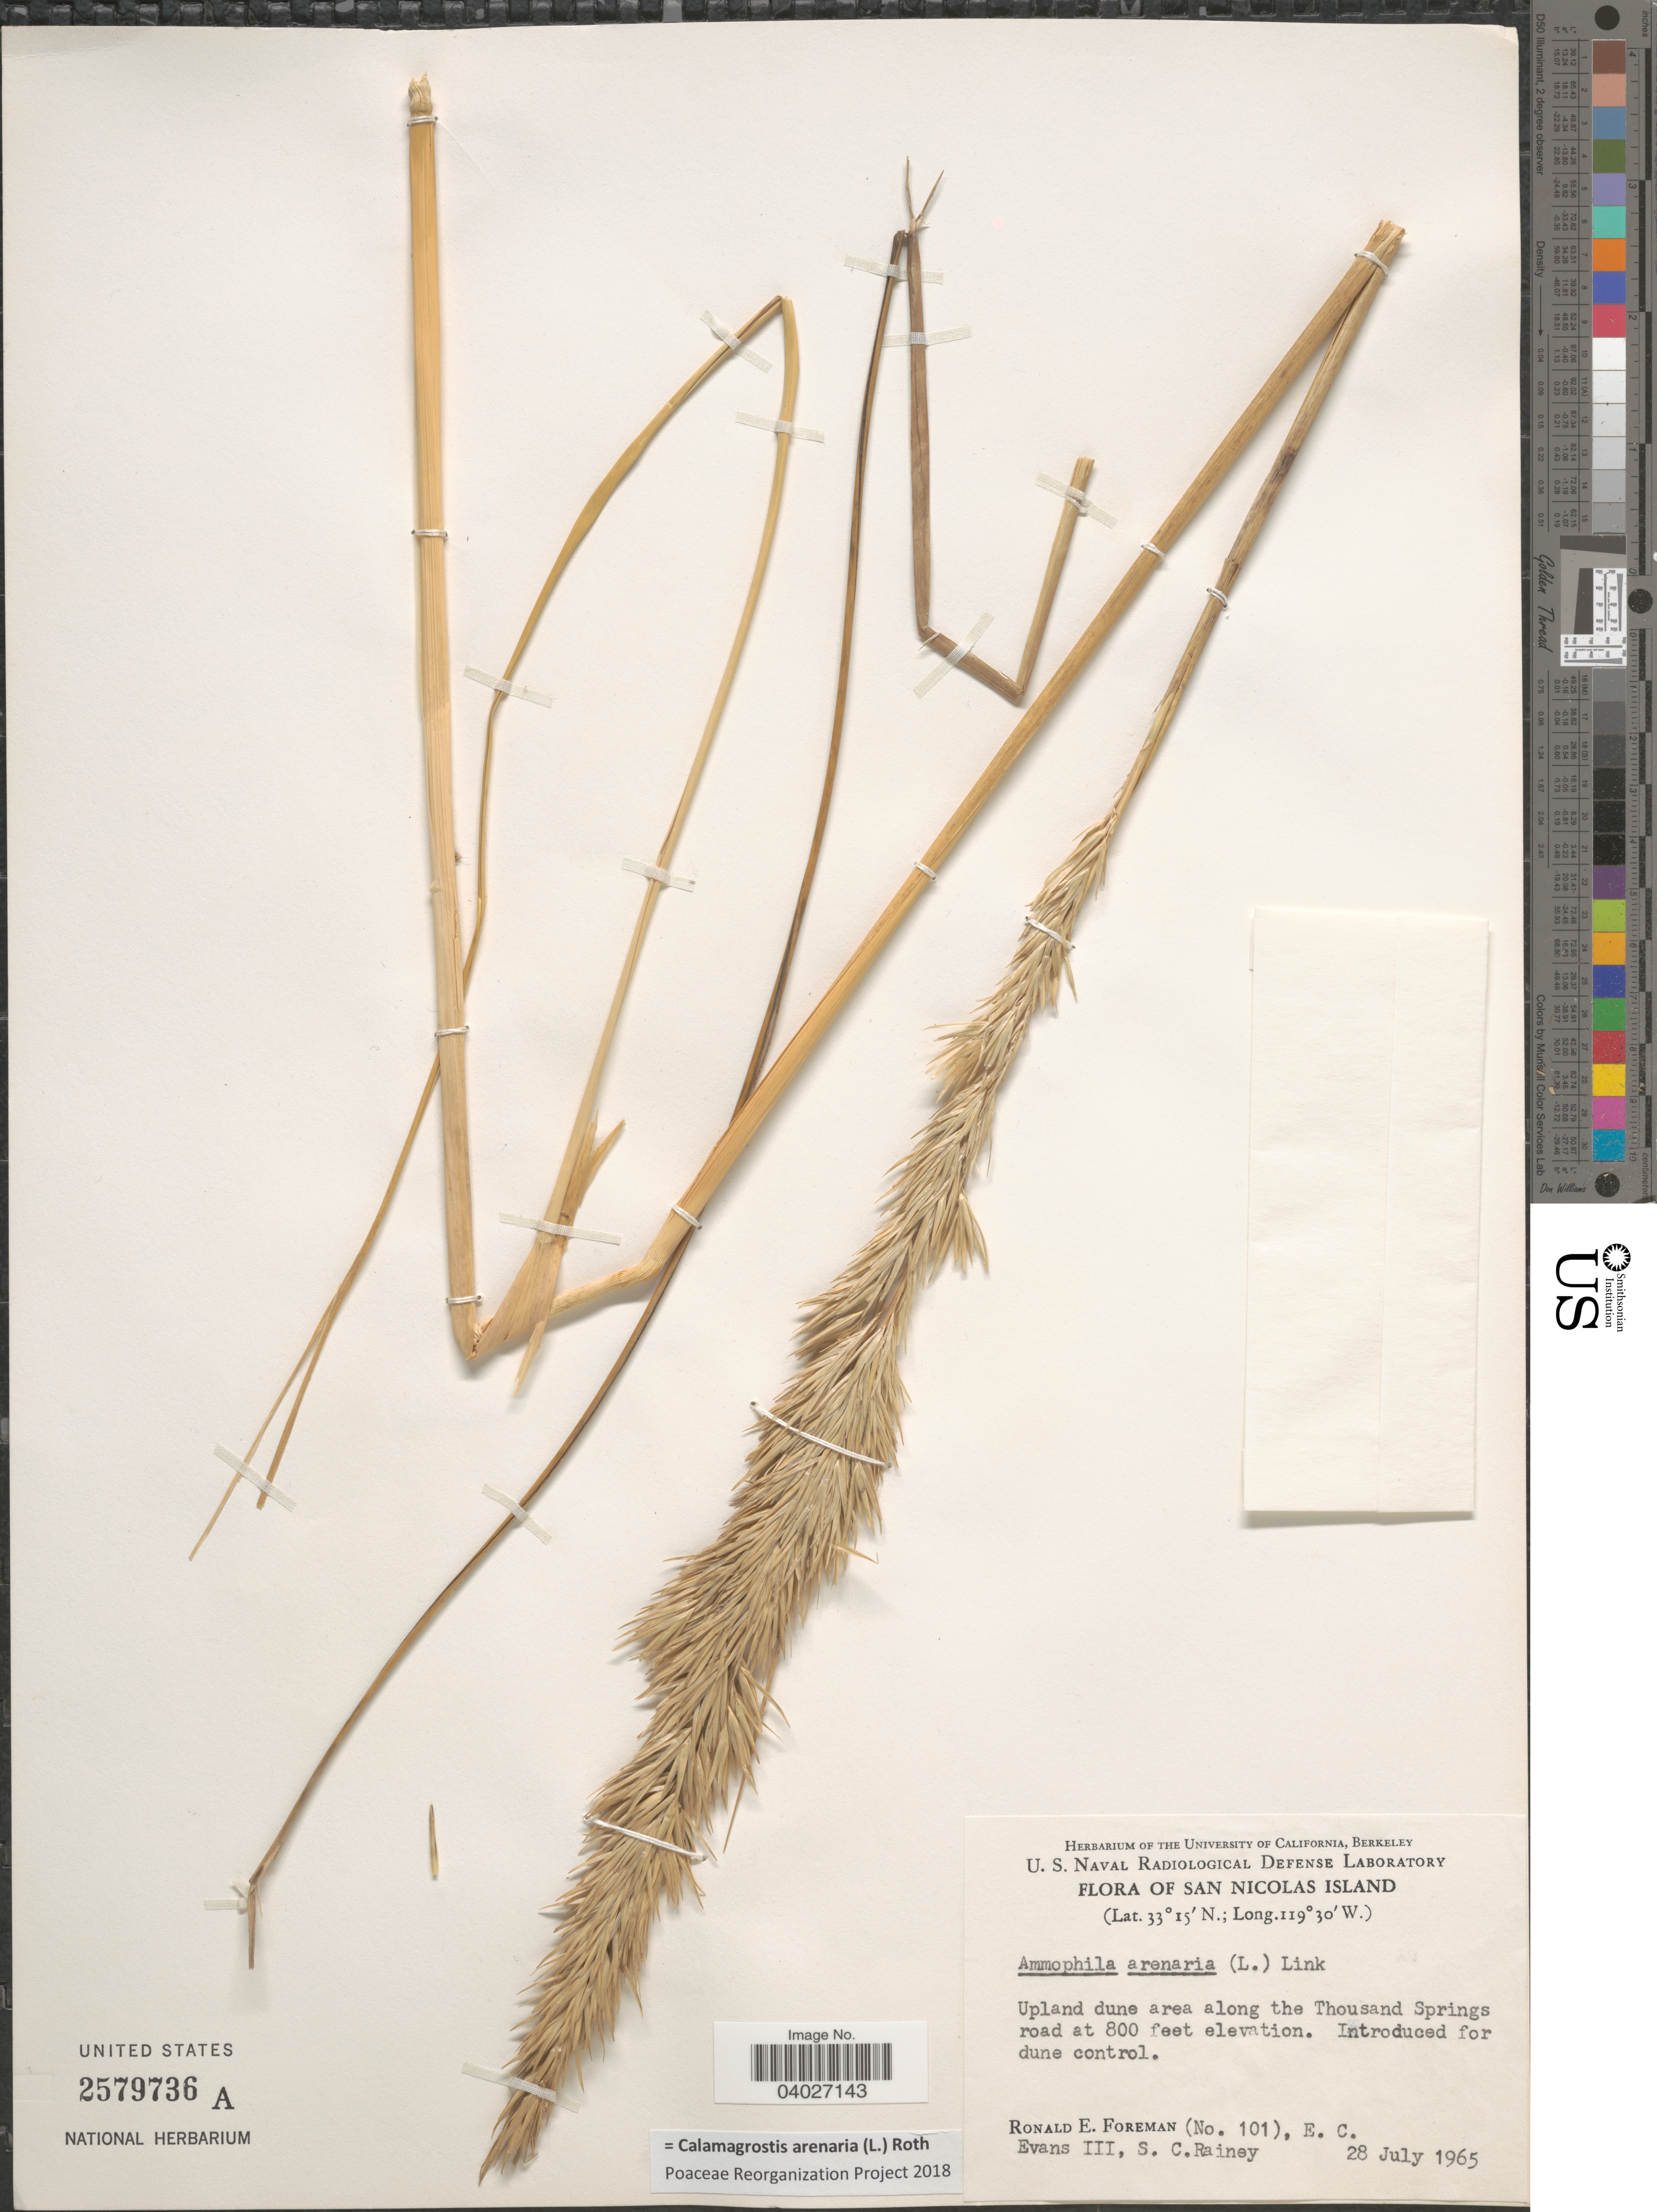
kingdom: Plantae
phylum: Tracheophyta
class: Liliopsida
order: Poales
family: Poaceae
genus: Calamagrostis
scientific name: Calamagrostis arenaria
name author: (L.) Roth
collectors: R. Foreman, E. C. Evans & S. C. Rainey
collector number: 101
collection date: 1965-07-28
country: United States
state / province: California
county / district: Ventura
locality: San Nicolas Island. Upland dune area along the Thousand Springs road.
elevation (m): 244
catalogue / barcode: US 2579736A